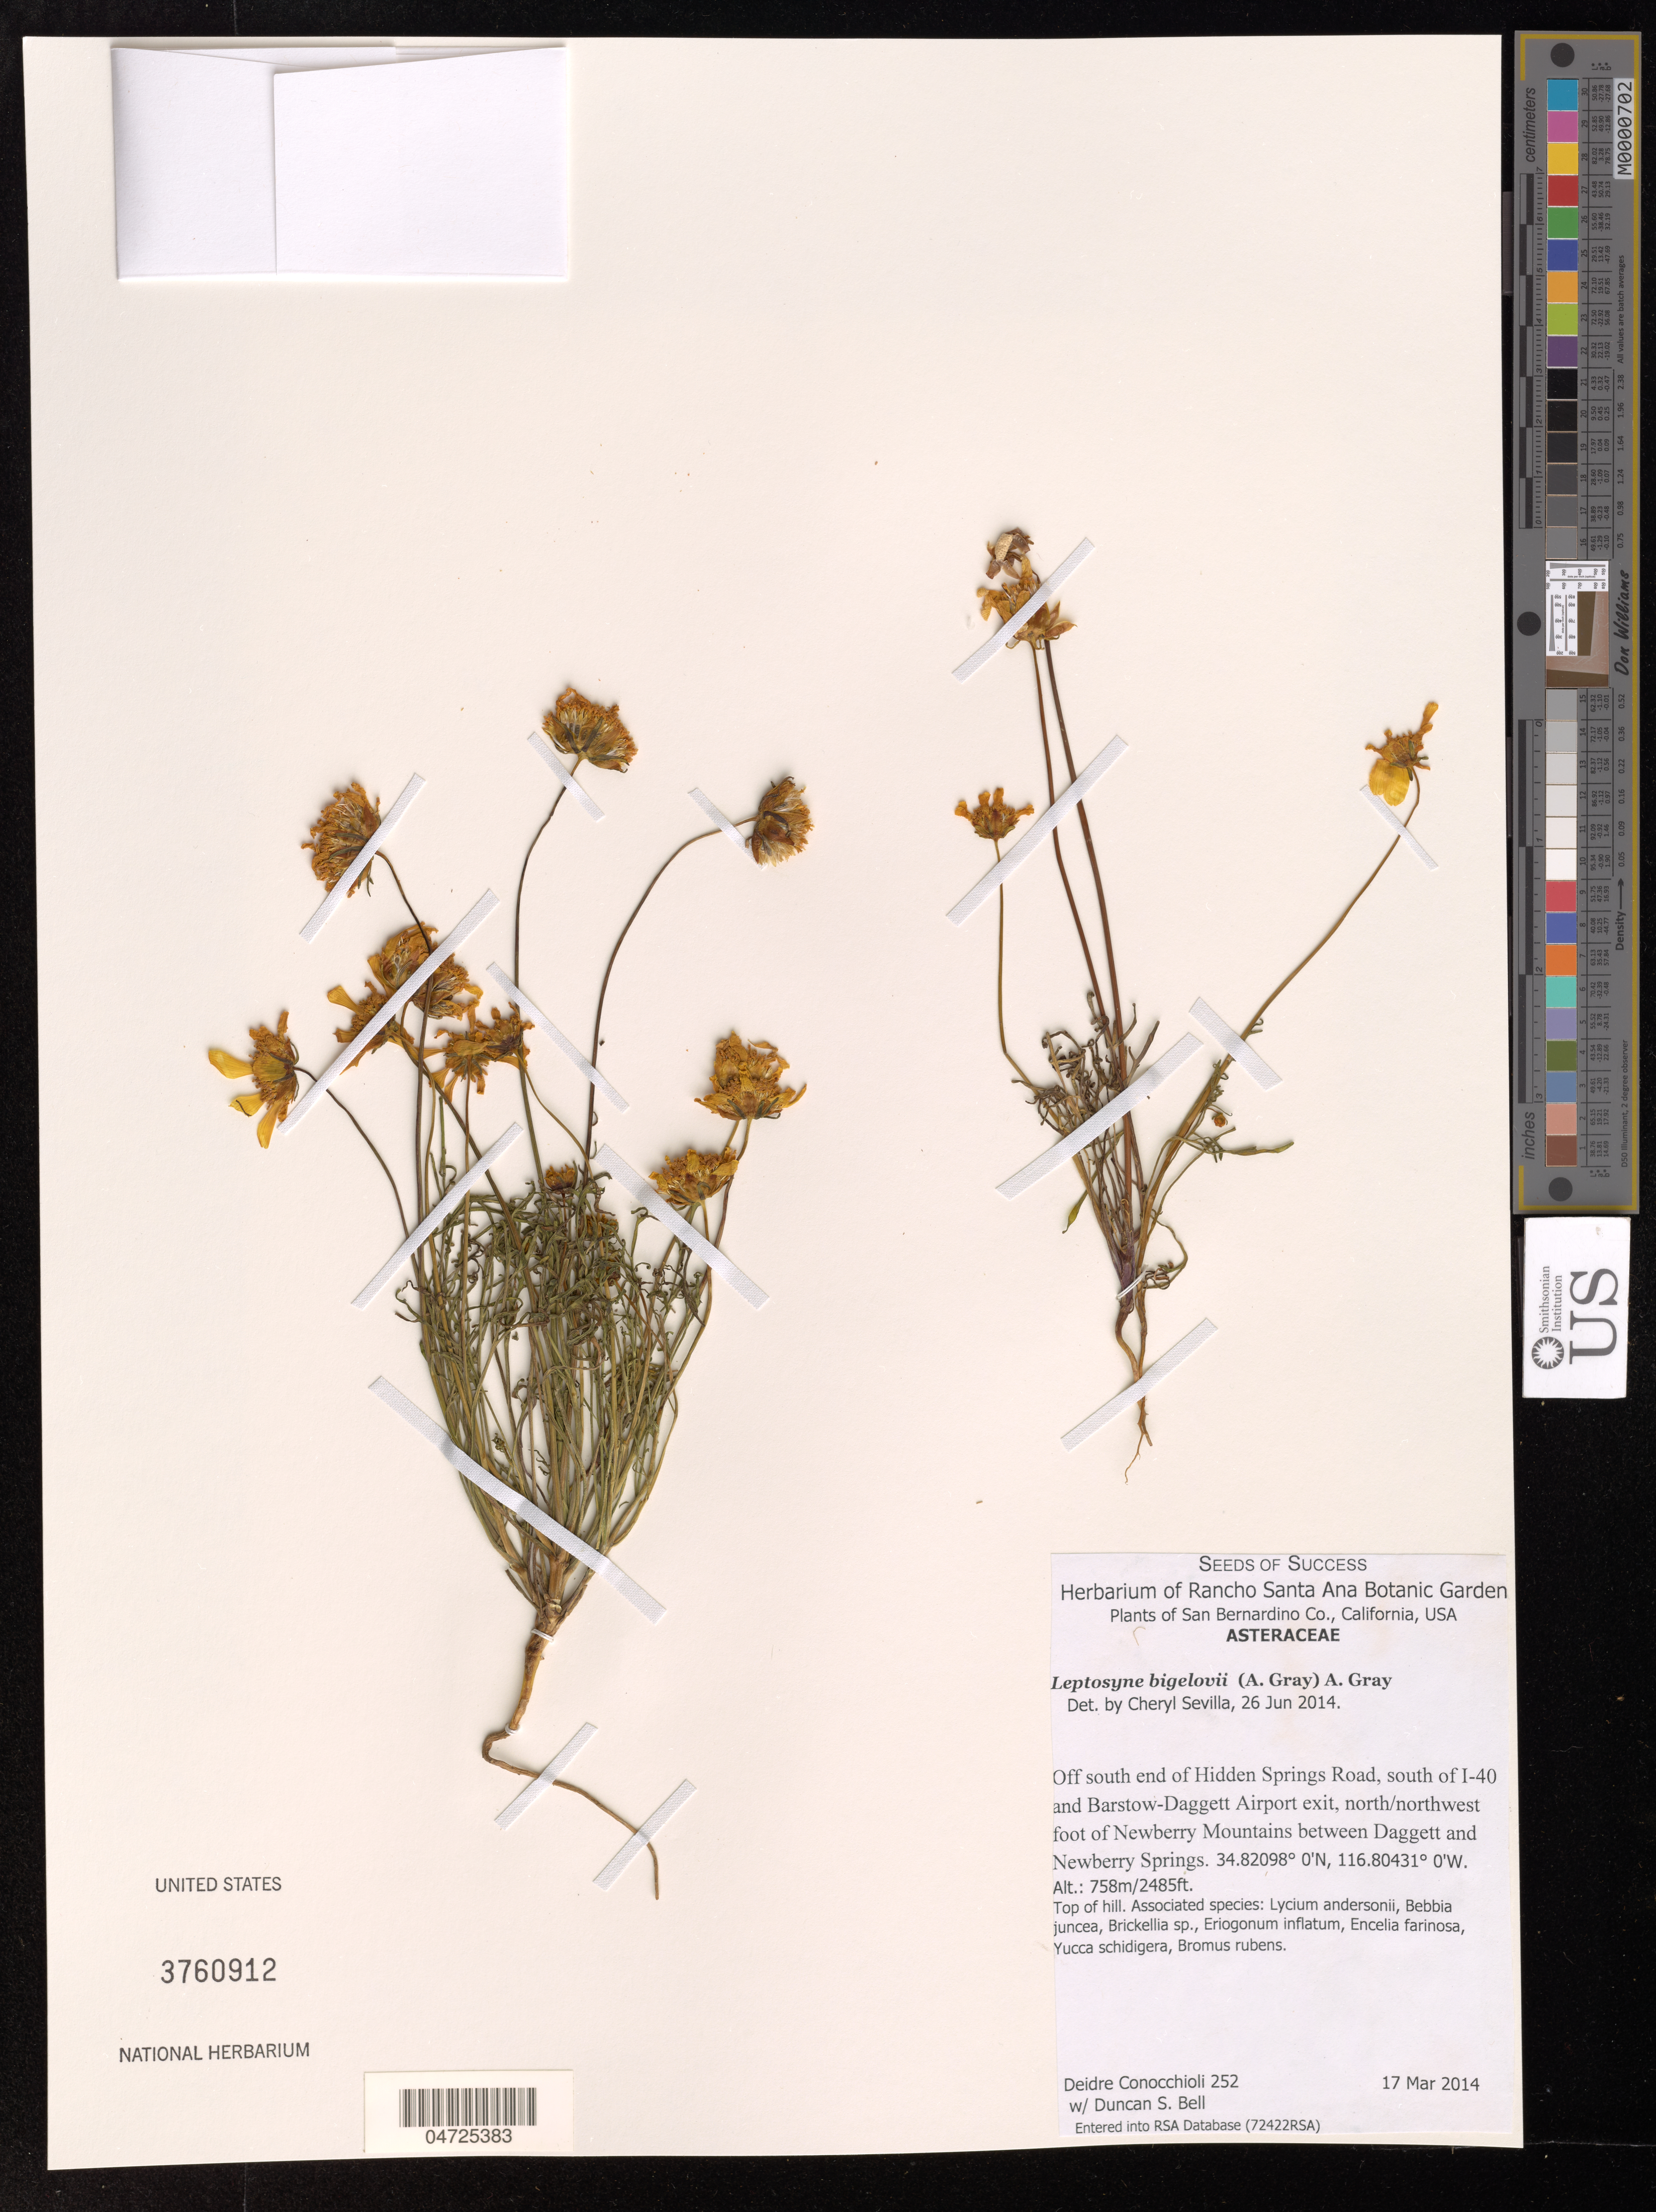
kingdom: Plantae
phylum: Tracheophyta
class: Magnoliopsida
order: Asterales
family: Asteraceae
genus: Leptosyne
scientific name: Leptosyne bigelovii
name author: (A. Gray) A. Gray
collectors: D. Conocchioli & D. S. Bell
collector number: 252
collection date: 2014-03-17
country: United States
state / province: California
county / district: San Bernardino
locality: San Bernardino Co. Off south end of Hidden Springs Road, south of I-40 and Barstow-Daggett Airport exit, north/northwest foot of Newberry Mountains between Daggett and Newberry Springs.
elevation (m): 758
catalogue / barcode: US 3760912